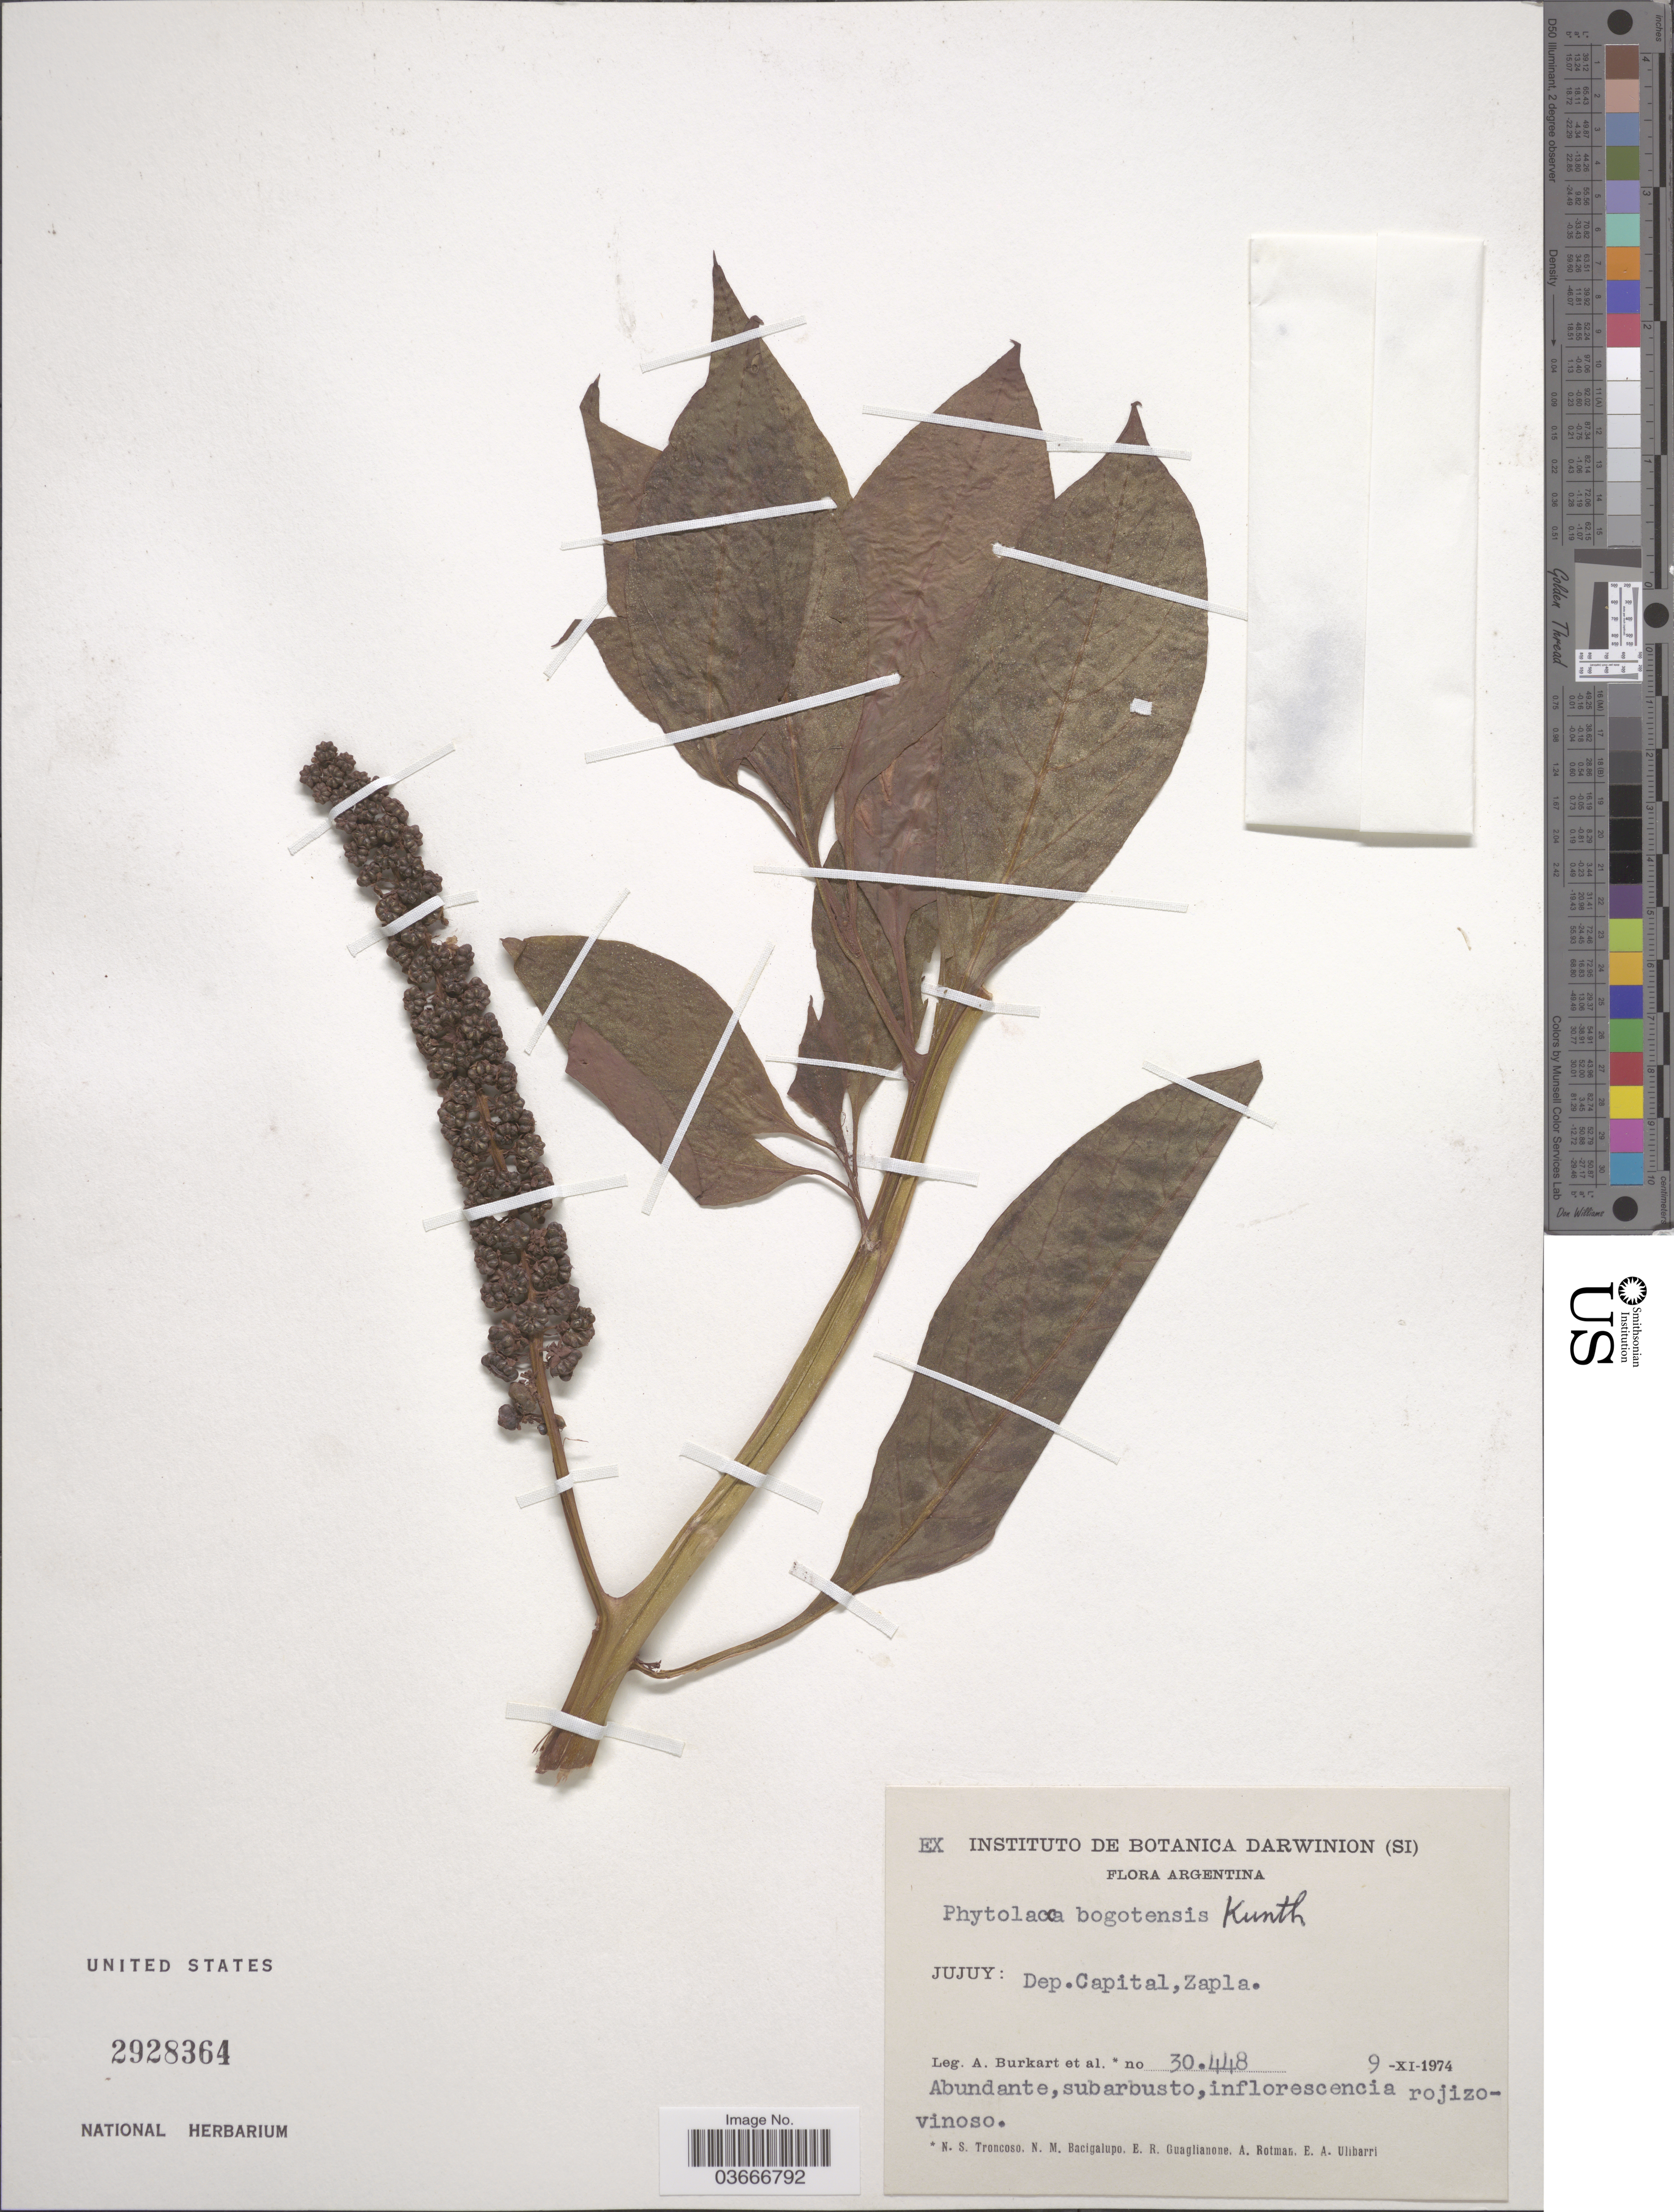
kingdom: Plantae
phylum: Tracheophyta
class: Magnoliopsida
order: Caryophyllales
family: Phytolaccaceae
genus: Phytolacca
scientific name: Phytolacca bogotensis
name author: Kunth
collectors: A. E. Burkart, N. Troncoso, N. M. Bacigalupo, E. R. Guaglianone & et al.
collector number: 30448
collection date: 1974-11-09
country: Argentina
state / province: Jujuy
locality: Dep. Capital, Zapla.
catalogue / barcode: US 2928364